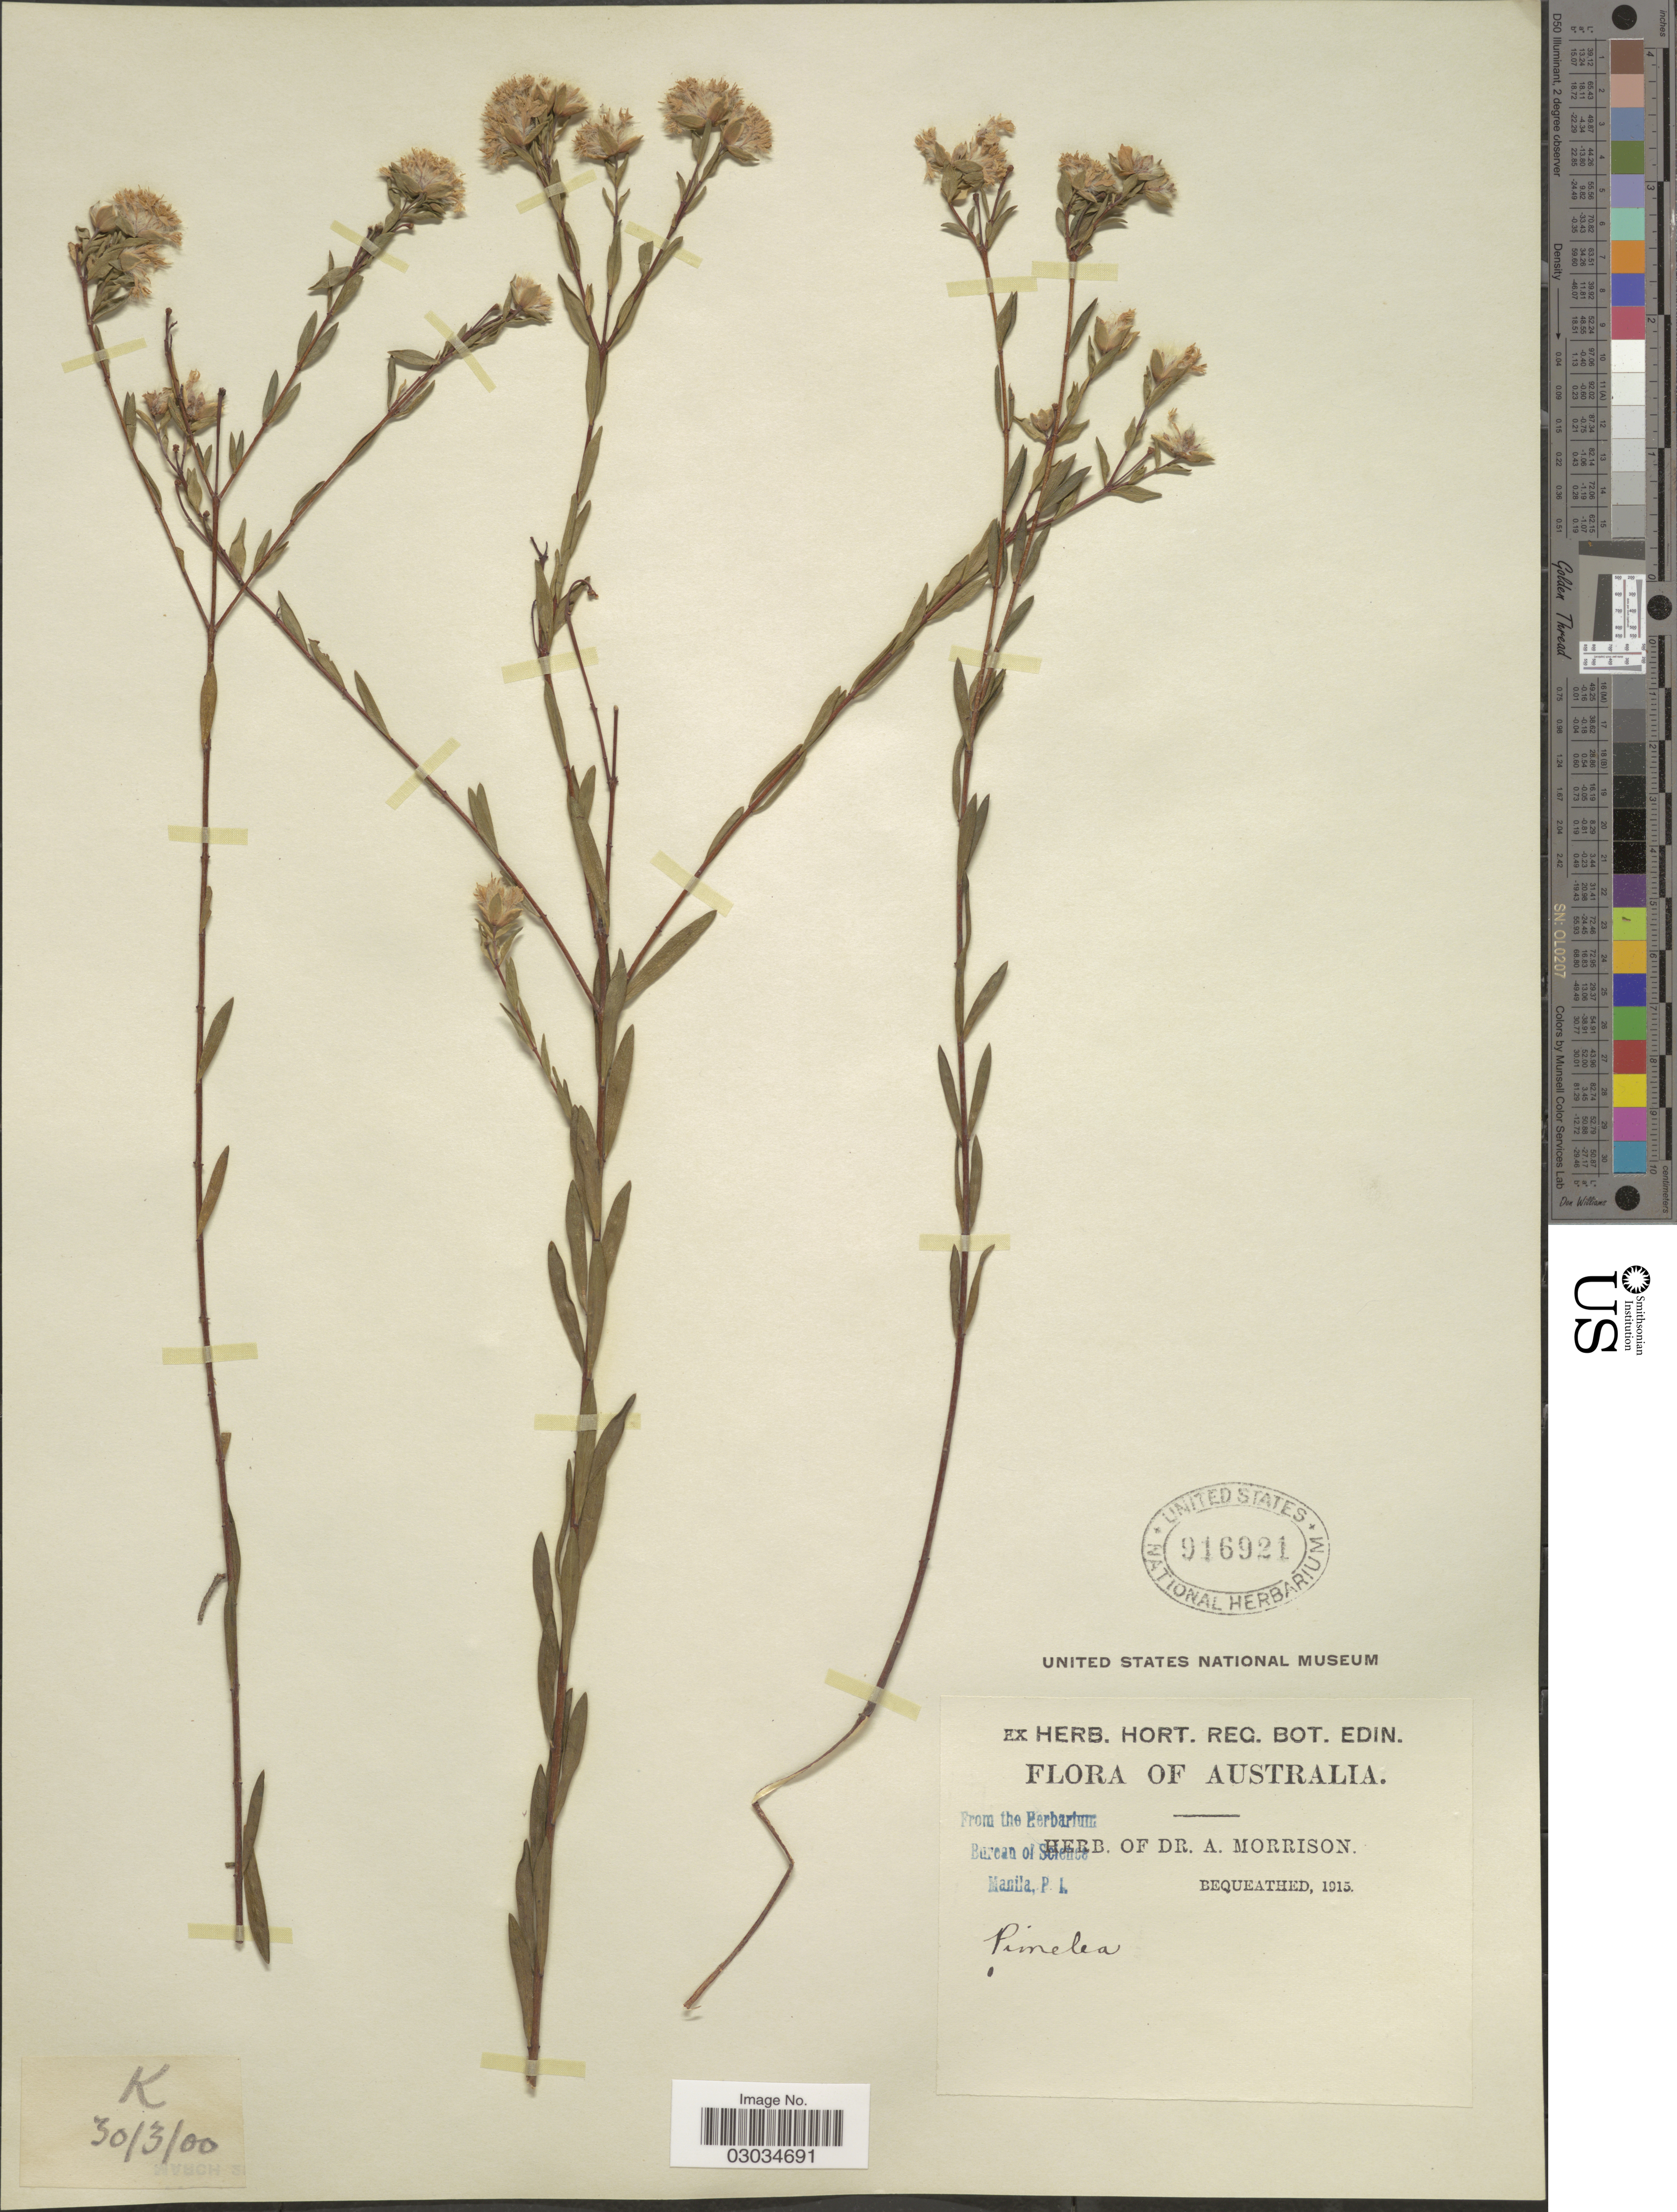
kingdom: Plantae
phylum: Tracheophyta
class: Magnoliopsida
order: Malvales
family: Thymelaeaceae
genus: Pimelea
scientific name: Pimelea sp.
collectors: ex herb. Dr. A. Morrison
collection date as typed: Transcribed d/m/y: 30/3/0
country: Australia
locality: K [unsure placement]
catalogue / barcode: US 916921